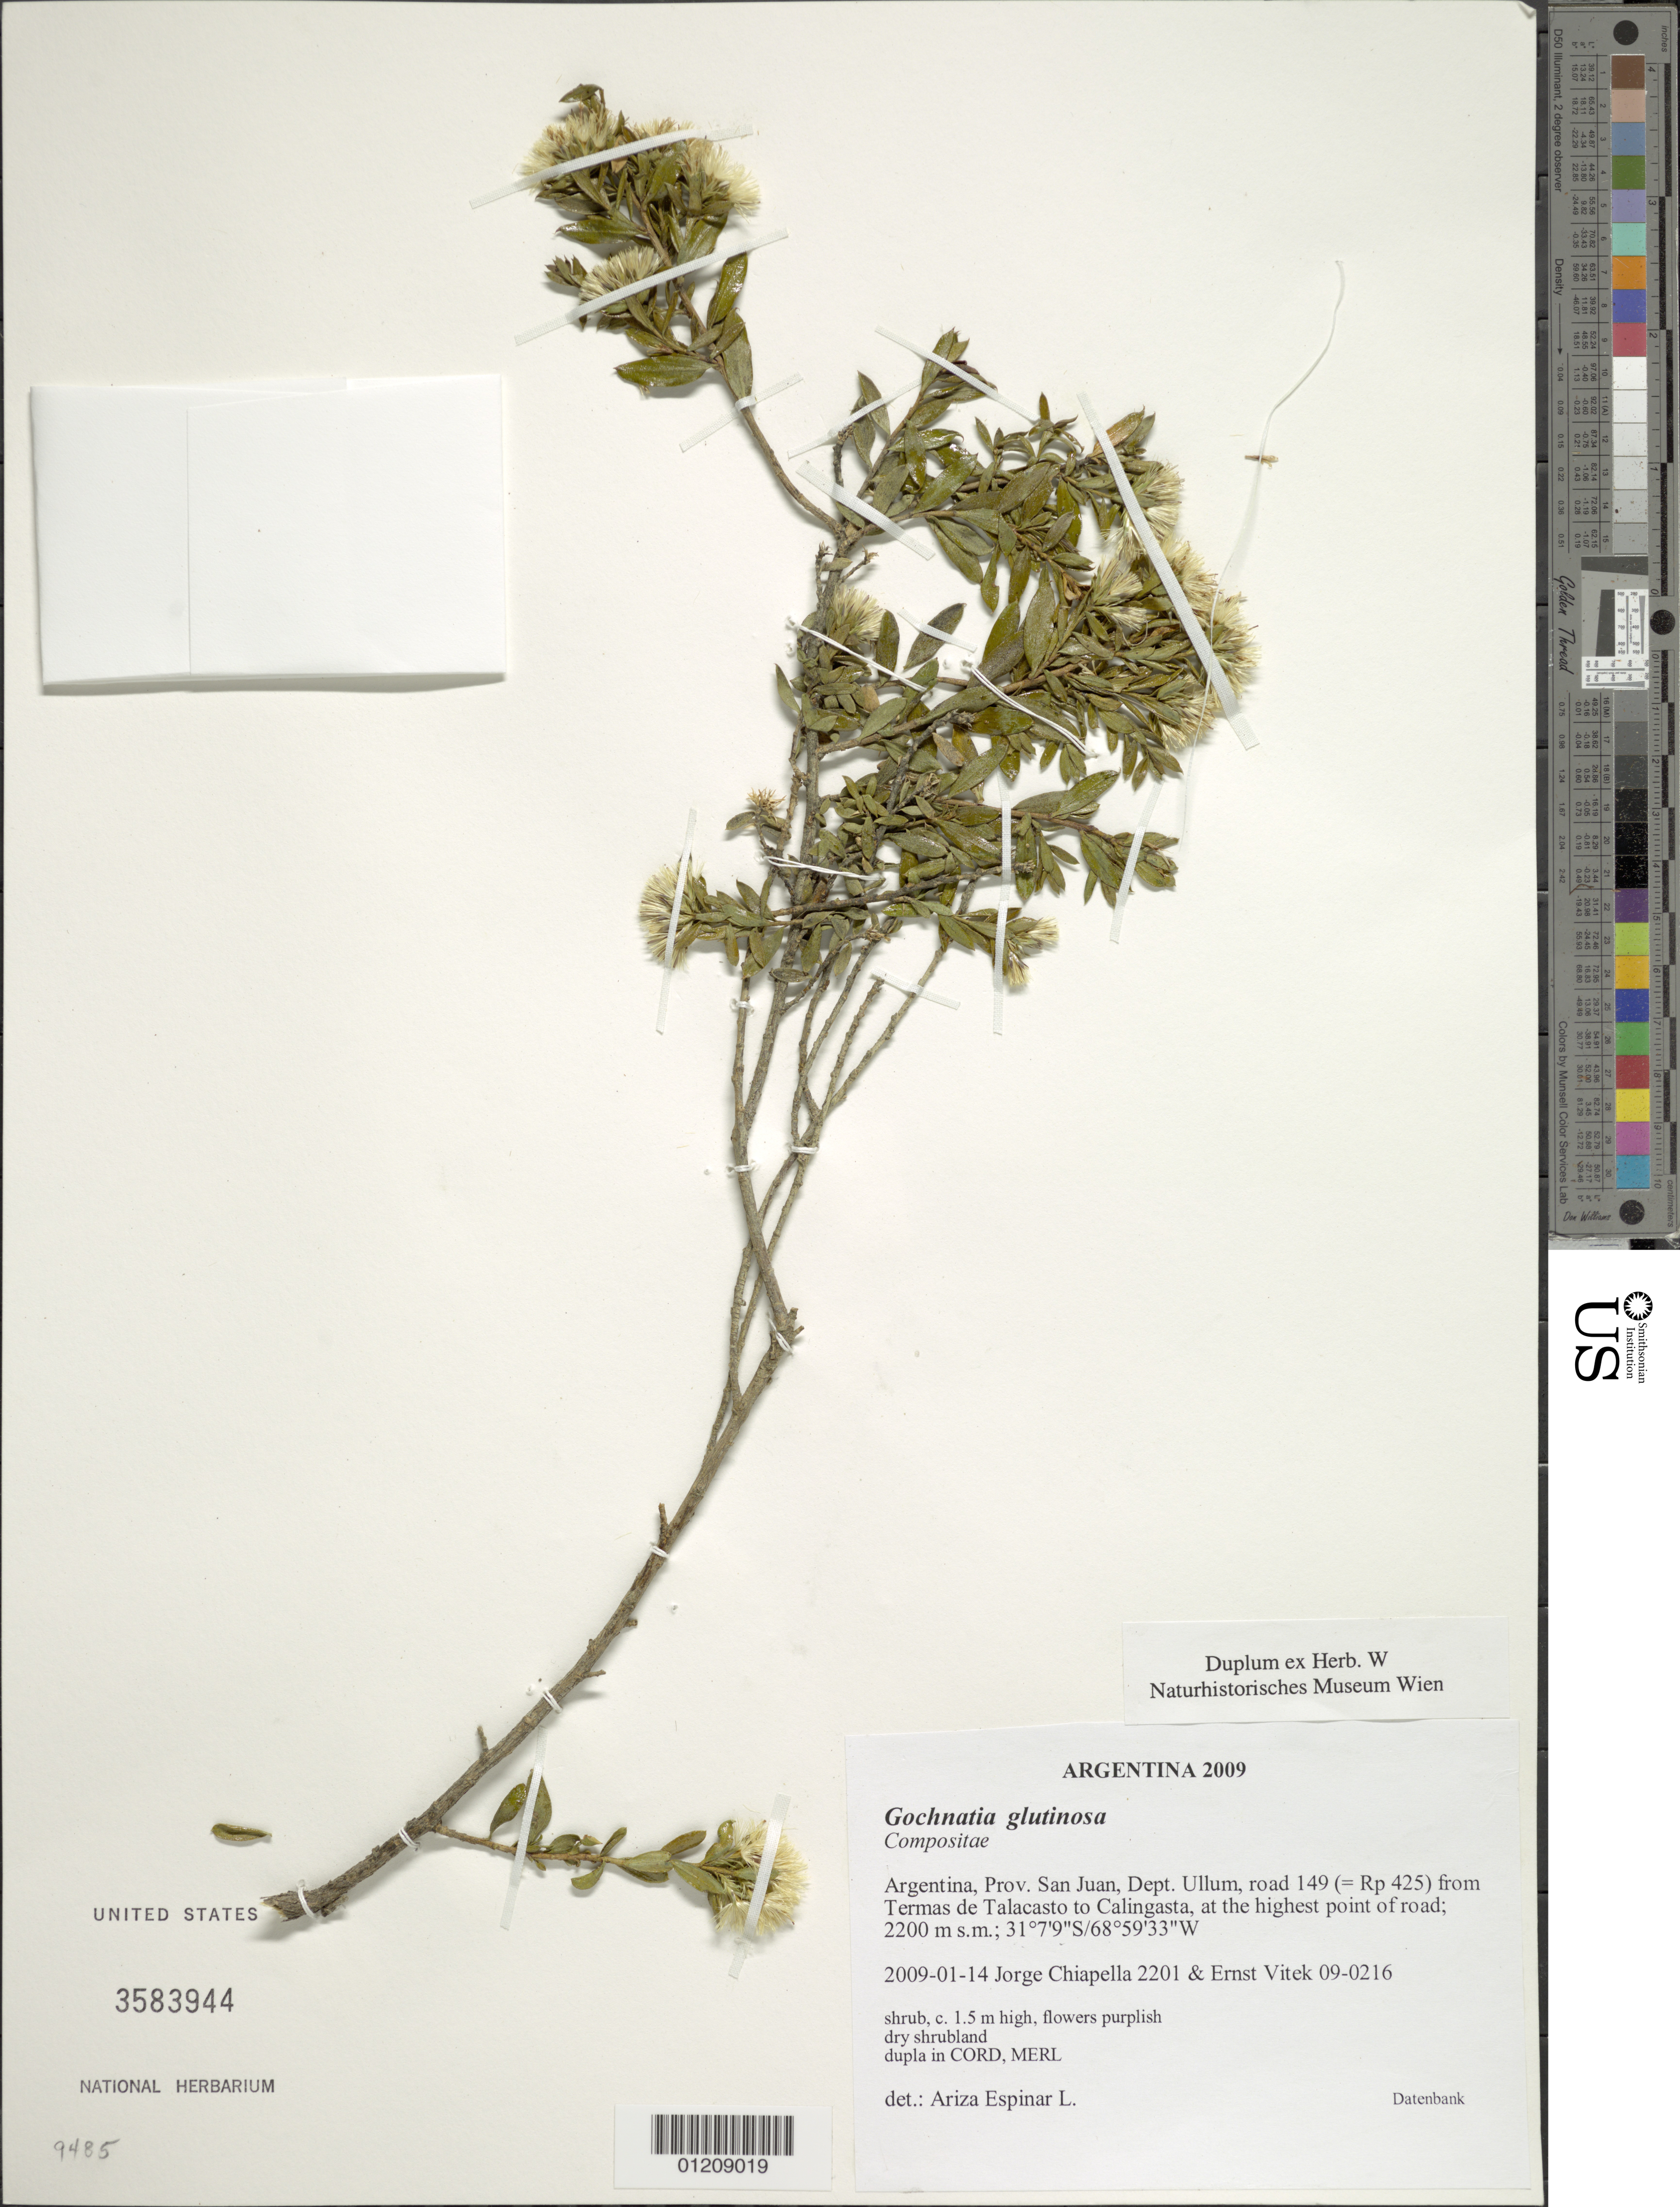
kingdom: Plantae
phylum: Tracheophyta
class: Magnoliopsida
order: Asterales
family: Asteraceae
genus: Pentaphorus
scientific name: Pentaphorus glutinosus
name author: D. Don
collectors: J. Chiapella & E. Vitek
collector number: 2201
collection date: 2009-01-14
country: Argentina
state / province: San Juan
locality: Dept. Ullum, road 149 (=Rp425) from Termas de Talacasto to Calingasta, at the highest point of road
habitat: dry shrubland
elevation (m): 2200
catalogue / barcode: US 3583944